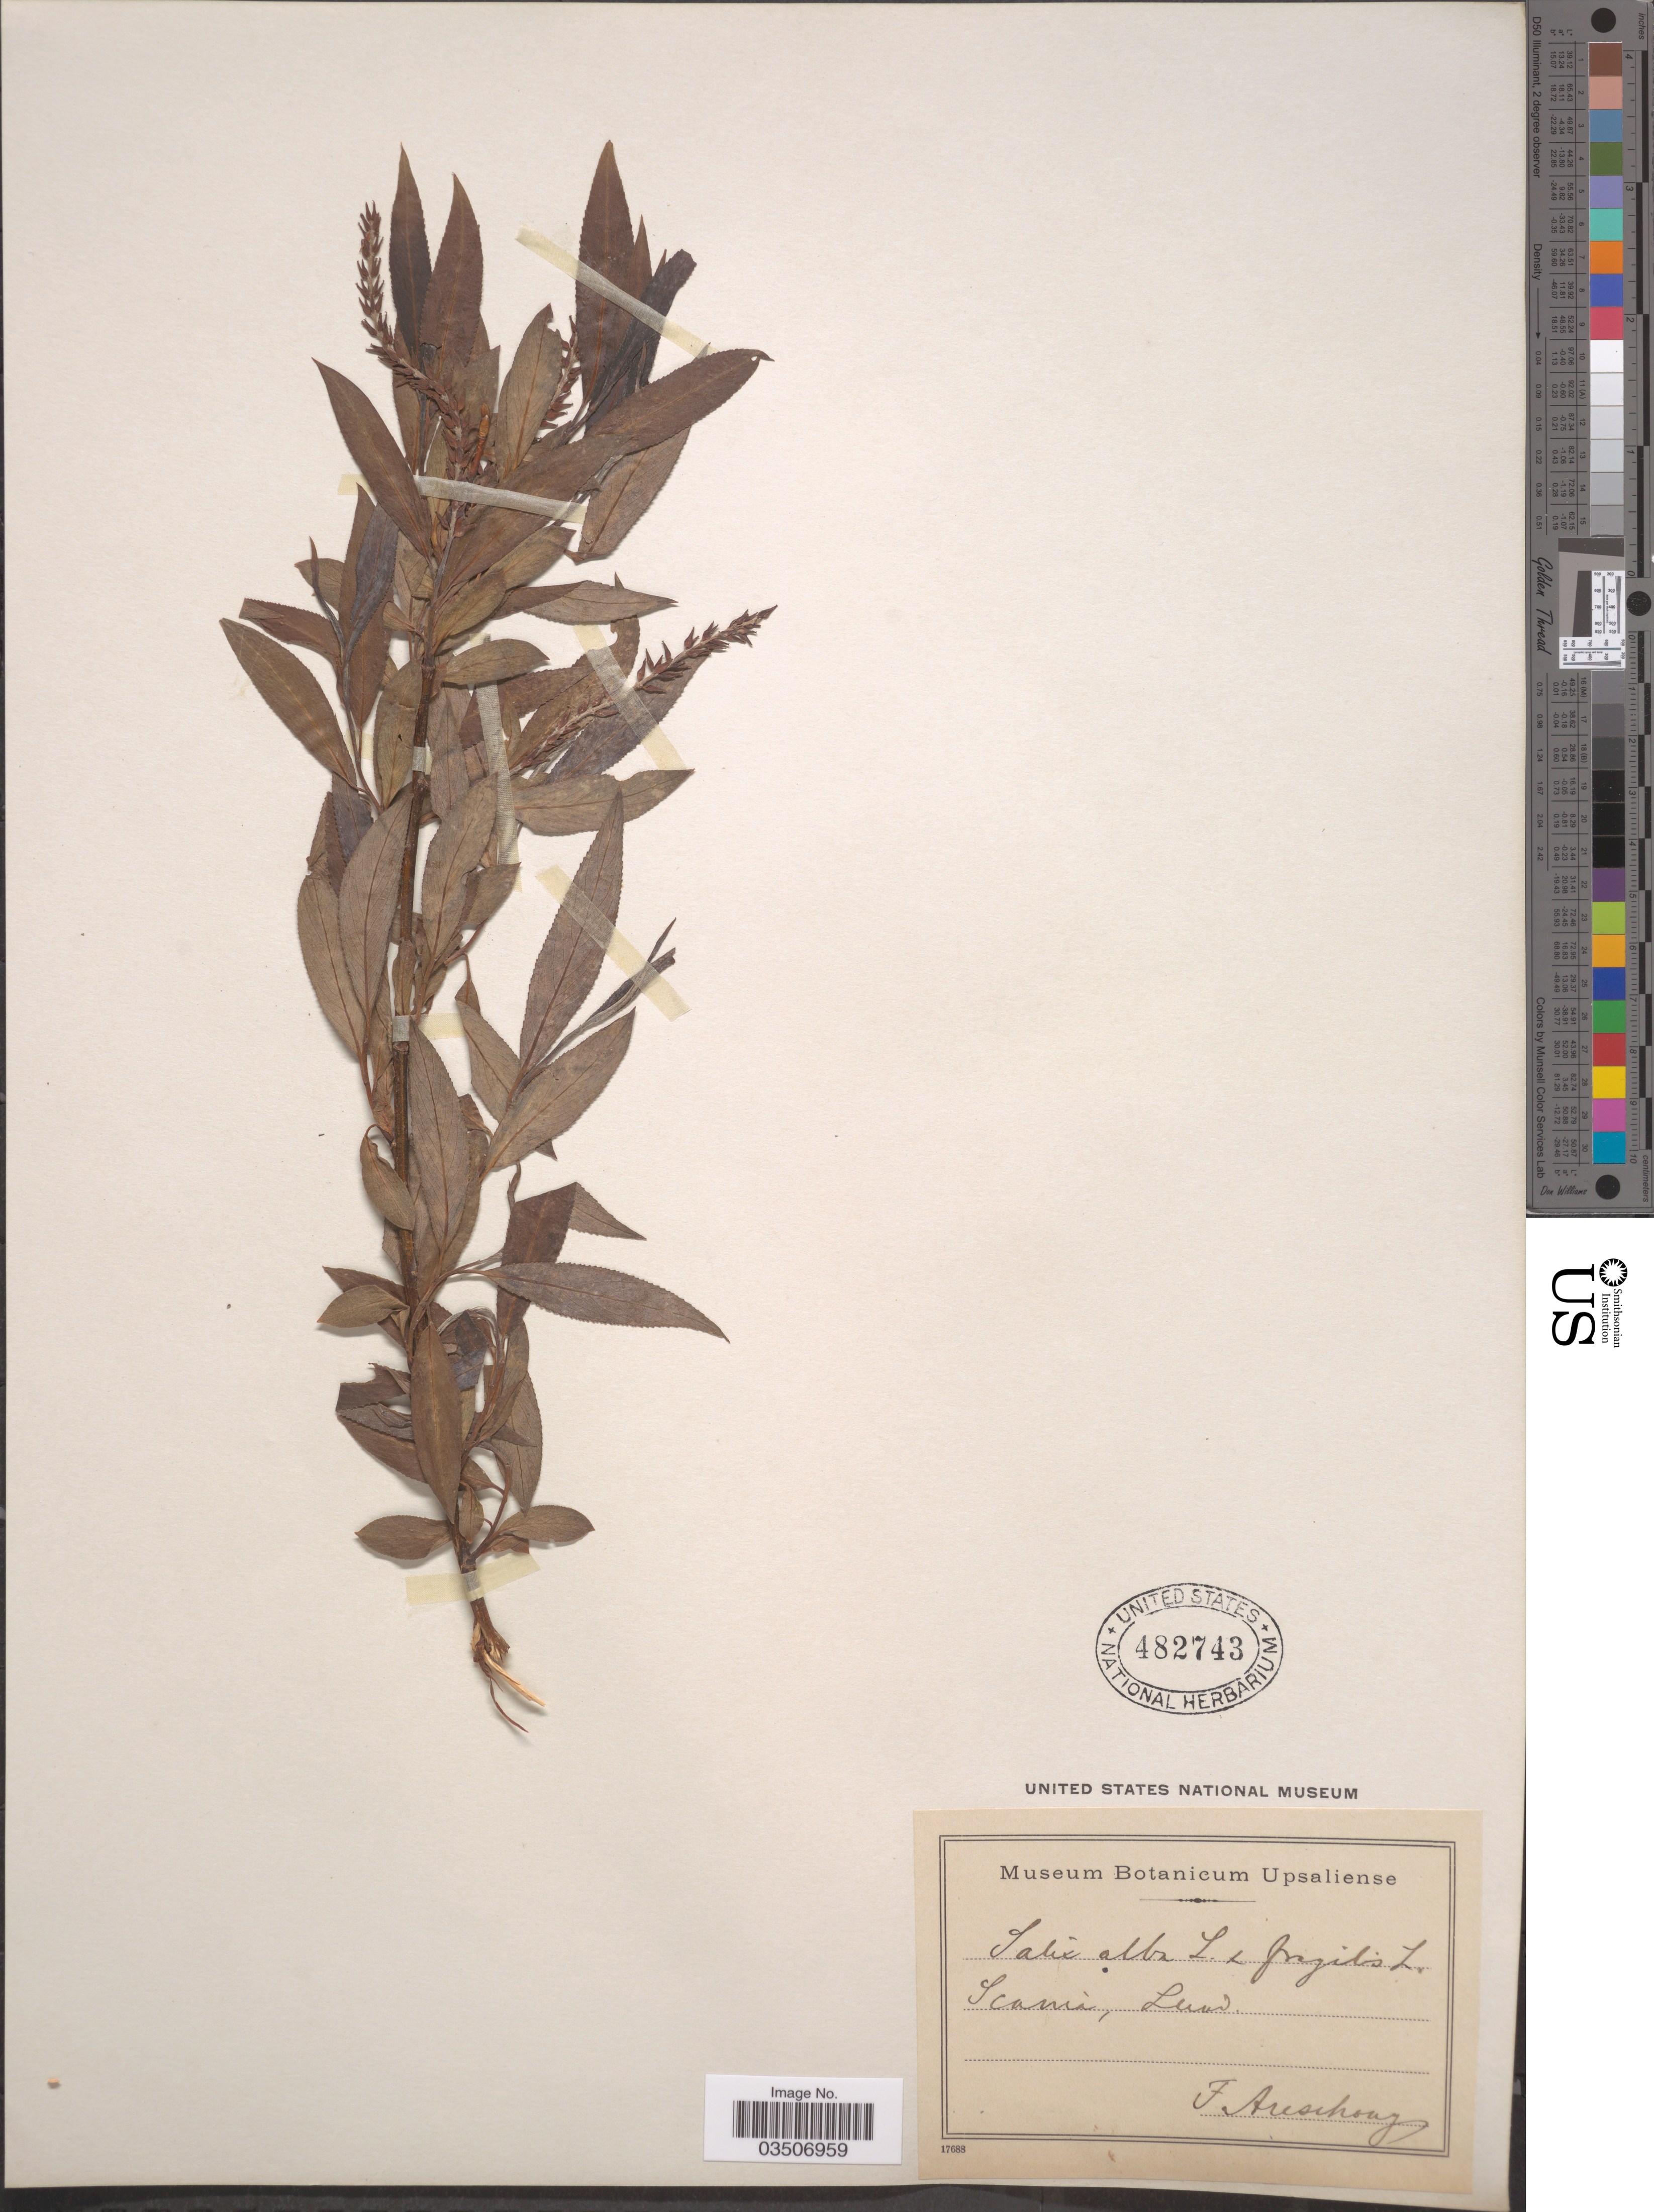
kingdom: Plantae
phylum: Tracheophyta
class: Magnoliopsida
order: Malpighiales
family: Salicaceae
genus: Salix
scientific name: Salix alba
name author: L.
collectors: F. Areschoug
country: Sweden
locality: Scania, Lund.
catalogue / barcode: US 482743